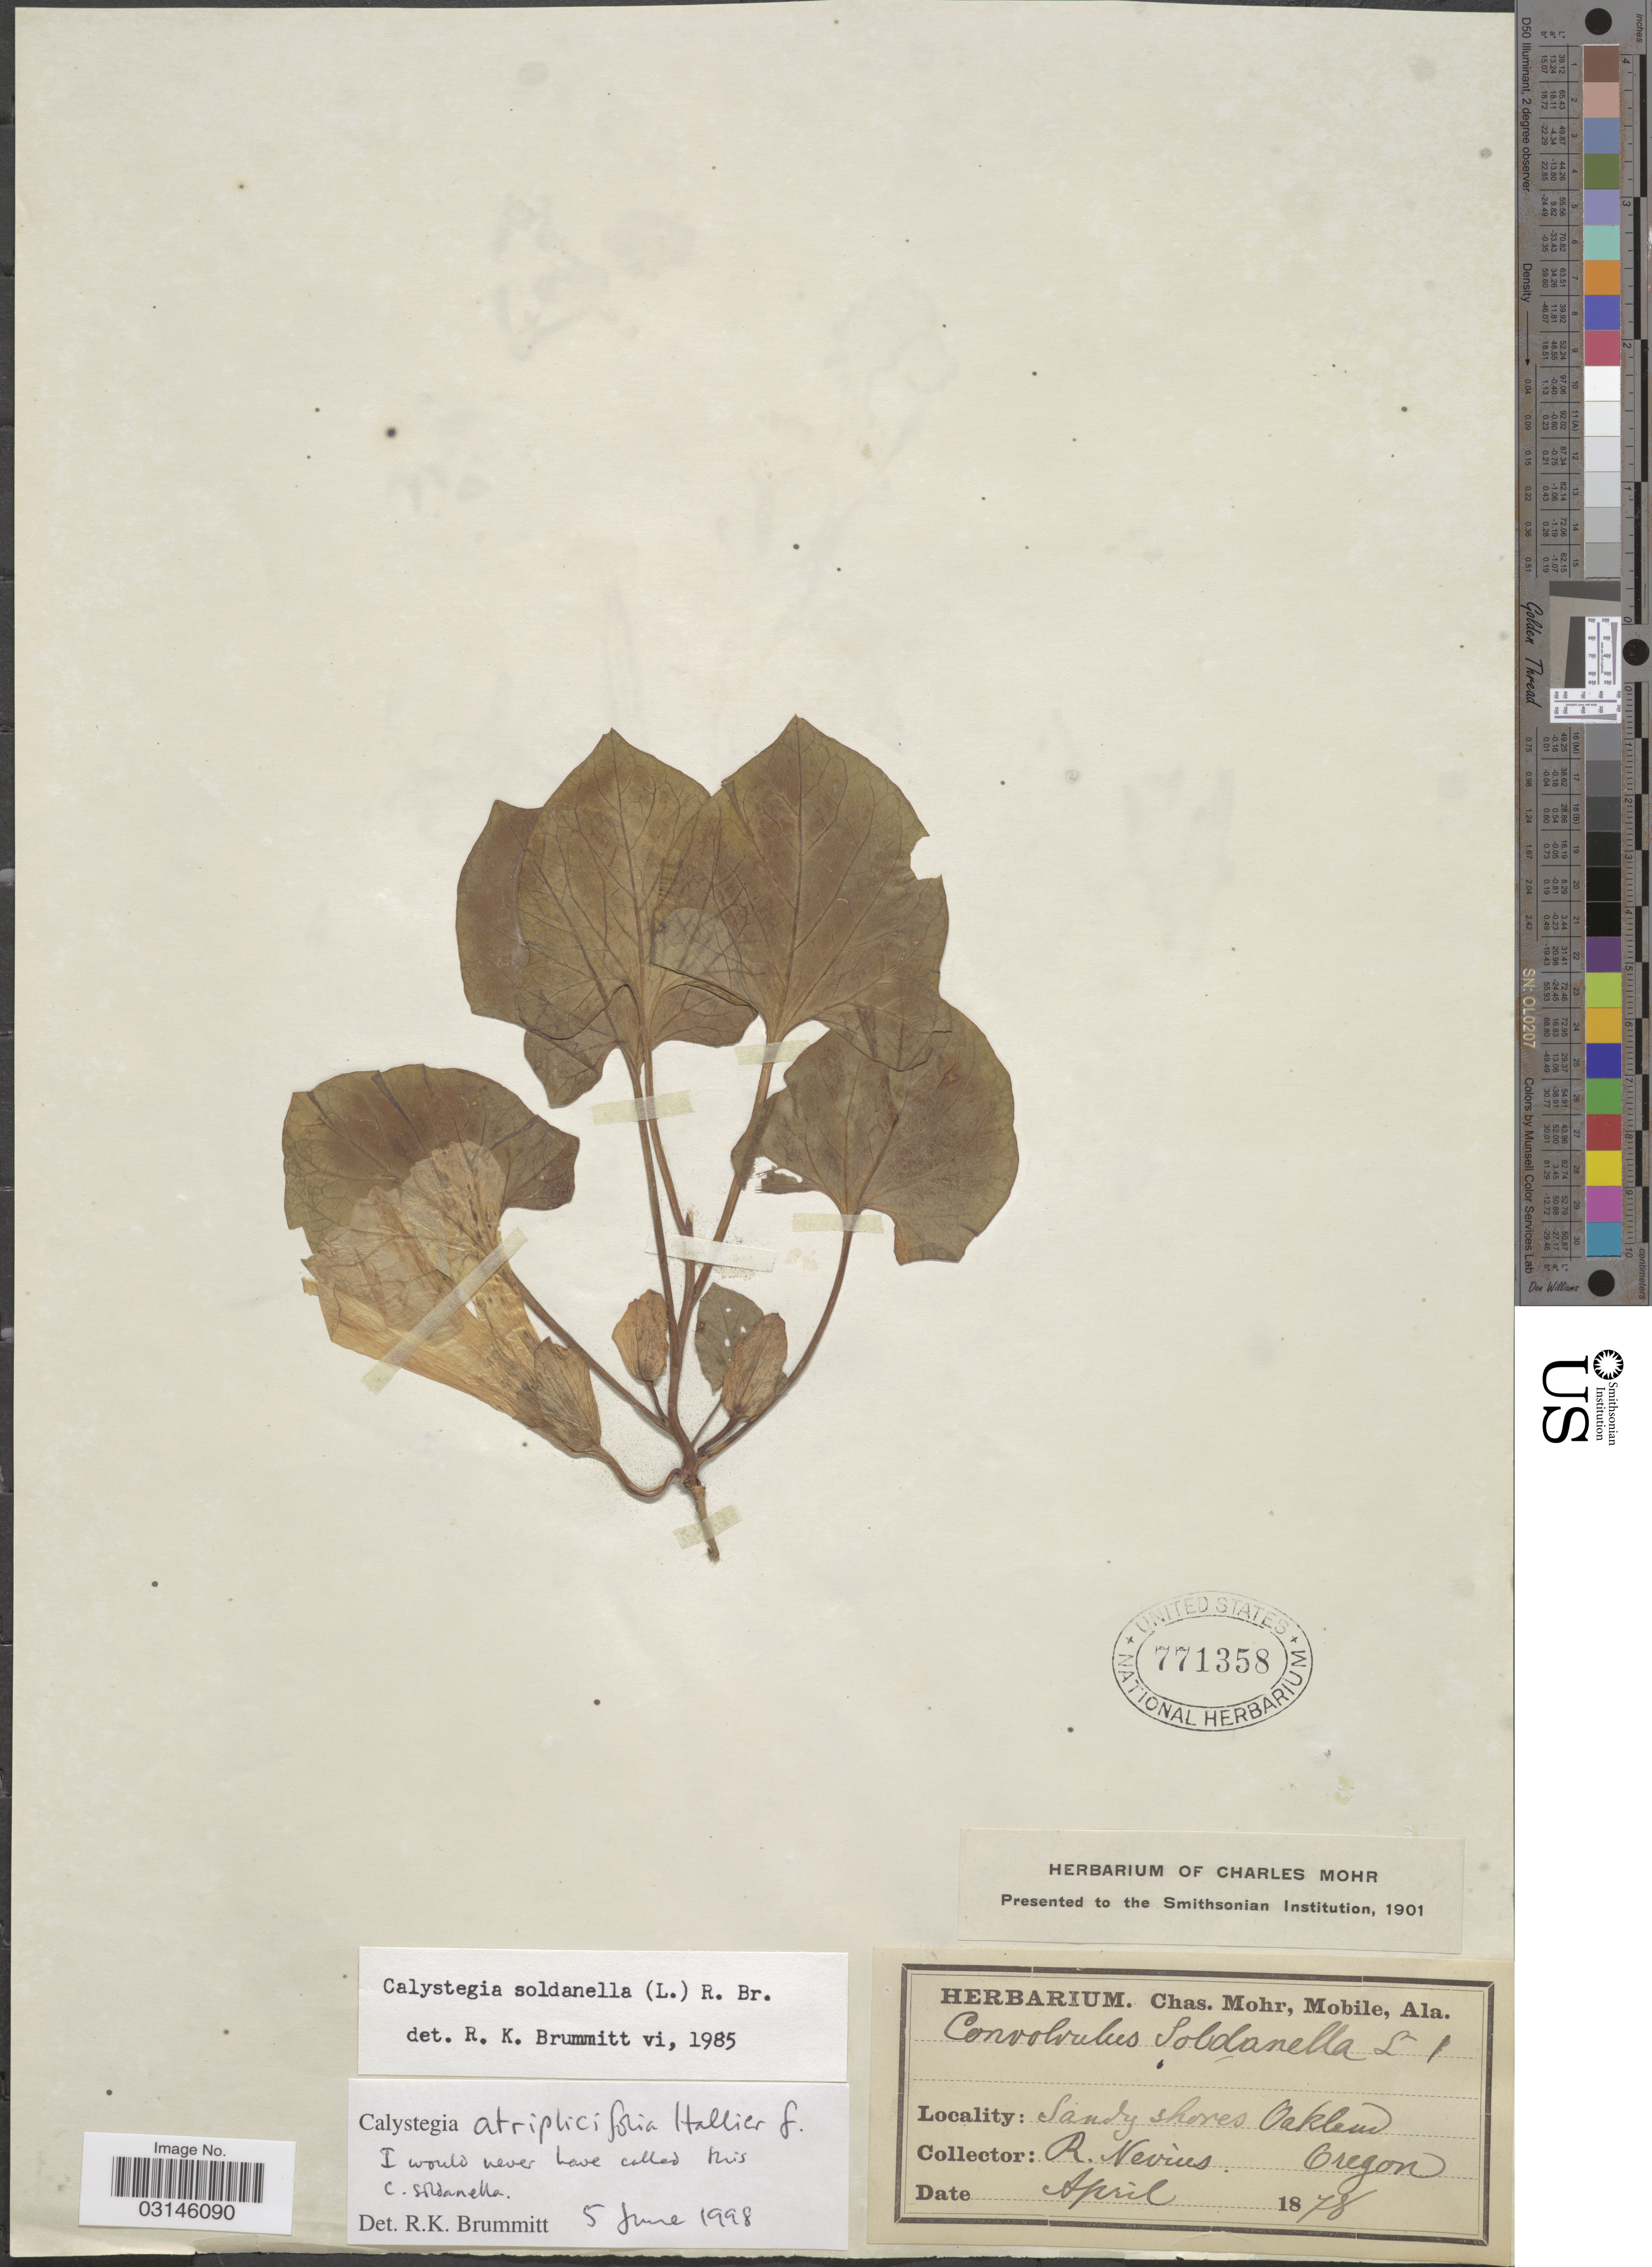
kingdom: Plantae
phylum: Tracheophyta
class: Magnoliopsida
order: Solanales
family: Convolvulaceae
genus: Calystegia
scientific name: Calystegia atriplicifolia subsp. atriplicifolia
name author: Hallier f.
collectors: R. Nevius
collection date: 1878-04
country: United States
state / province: Oregon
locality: Sandy shore Oaklem.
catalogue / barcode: US 771358